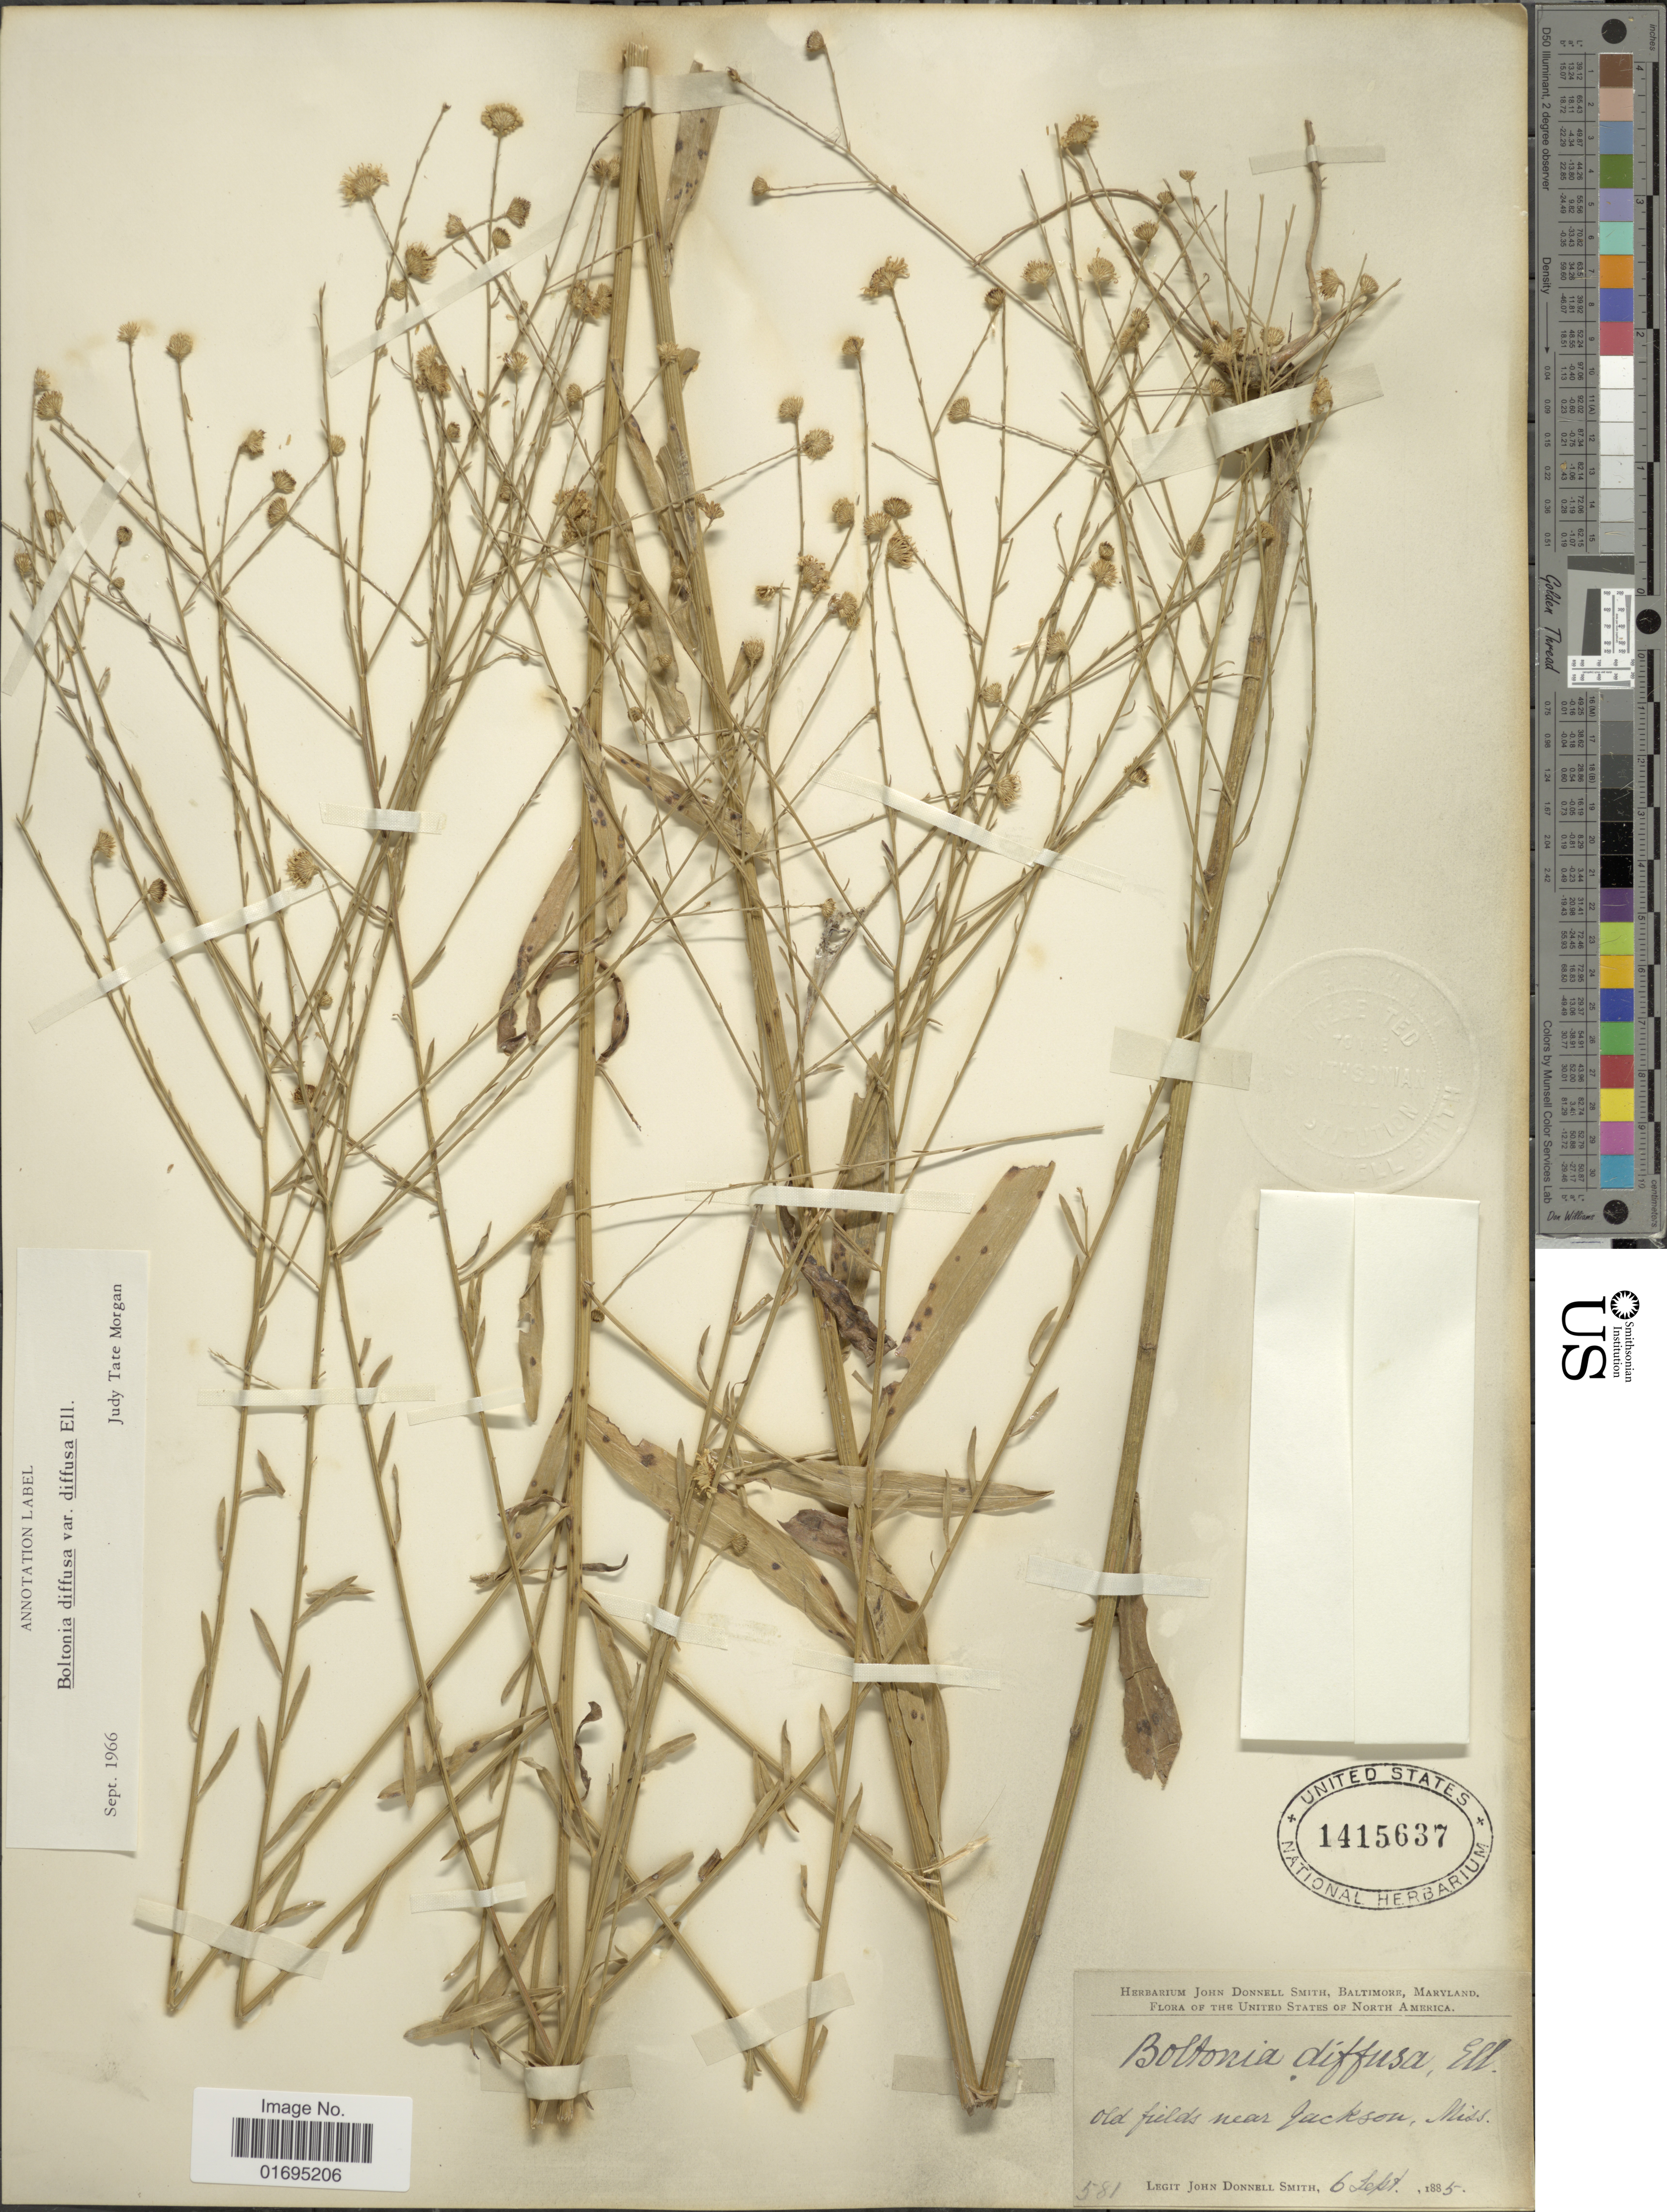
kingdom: Plantae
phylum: Tracheophyta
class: Magnoliopsida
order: Asterales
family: Asteraceae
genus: Boltonia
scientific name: Boltonia diffusa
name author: Elliott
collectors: J. Donnell Smith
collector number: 581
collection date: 1885-09-06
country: United States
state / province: Mississippi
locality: Old fields near Jackson, Miss.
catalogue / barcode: US 1415637